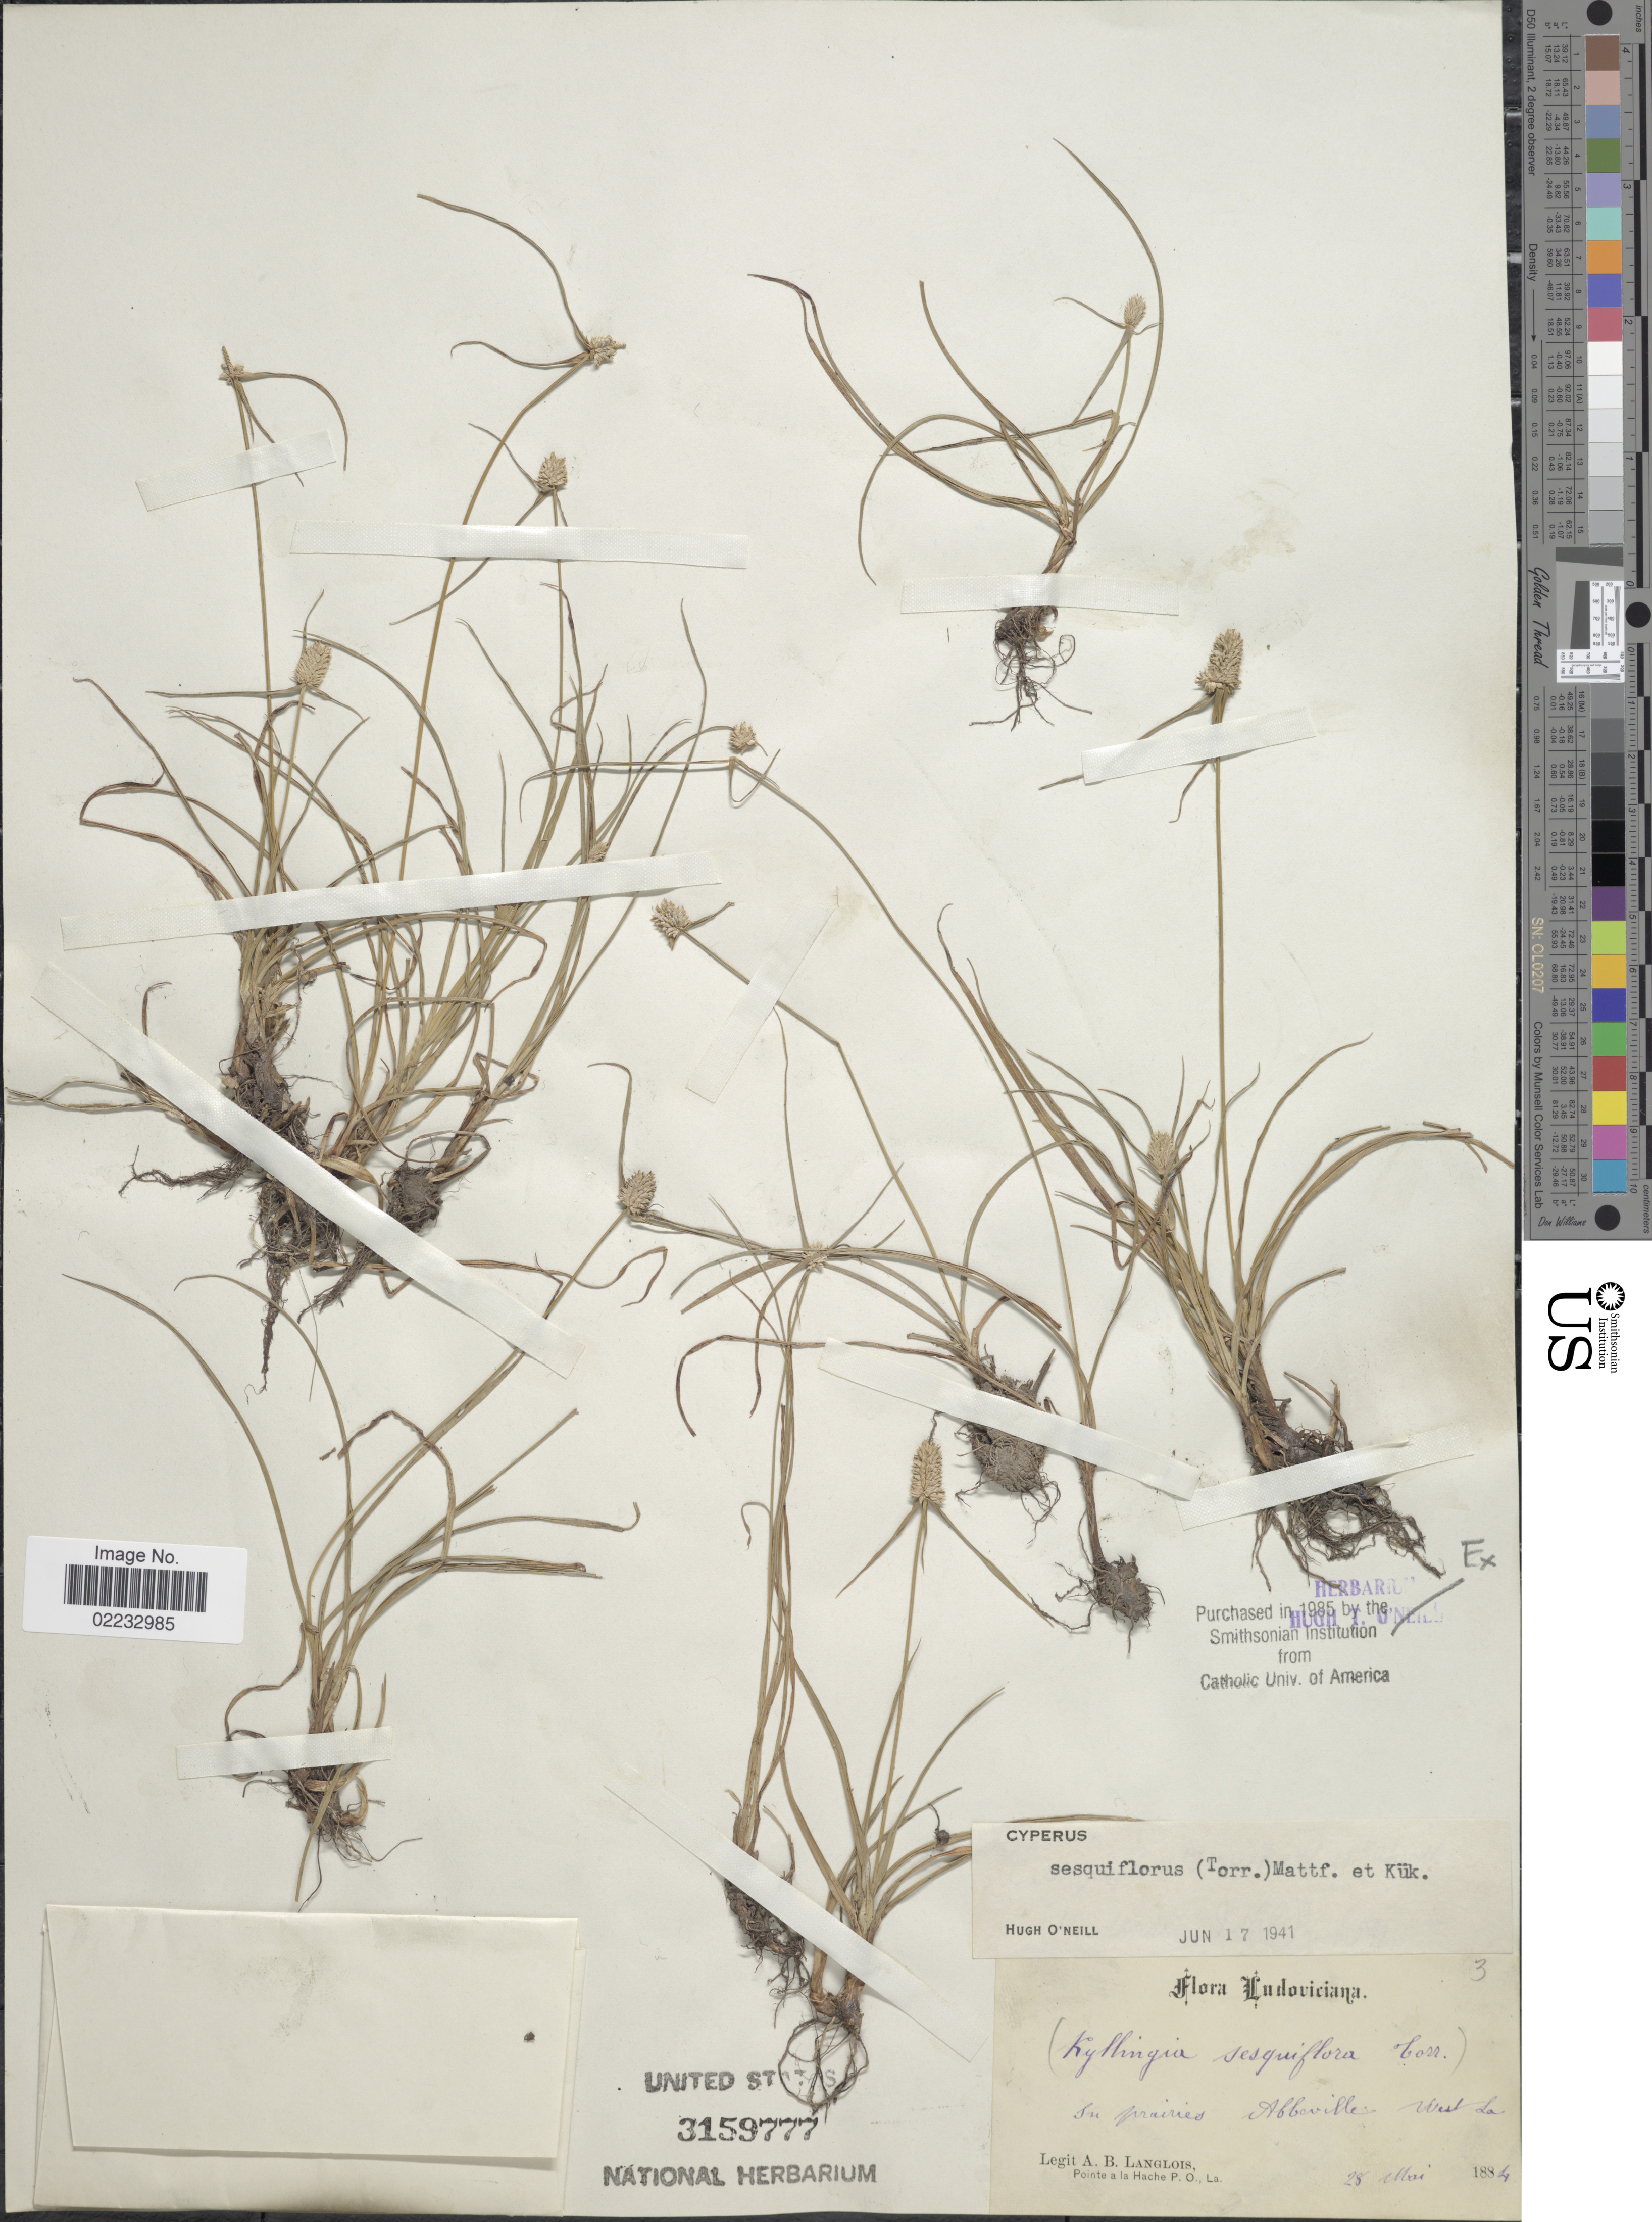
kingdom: Plantae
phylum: Tracheophyta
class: Liliopsida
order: Poales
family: Cyperaceae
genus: Cyperus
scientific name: Cyperus sesquiflorus subsp. sesquiflorus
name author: (Torr.) Mattf. & Kük.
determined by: Strong, M. T., (US), Smithsonian Institution - National Museum of Natural History (UNITED STATES)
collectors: A. Langlois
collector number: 3?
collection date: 1884-05-28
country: United States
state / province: Louisiana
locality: Abbeville, West La.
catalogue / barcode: US 3159777